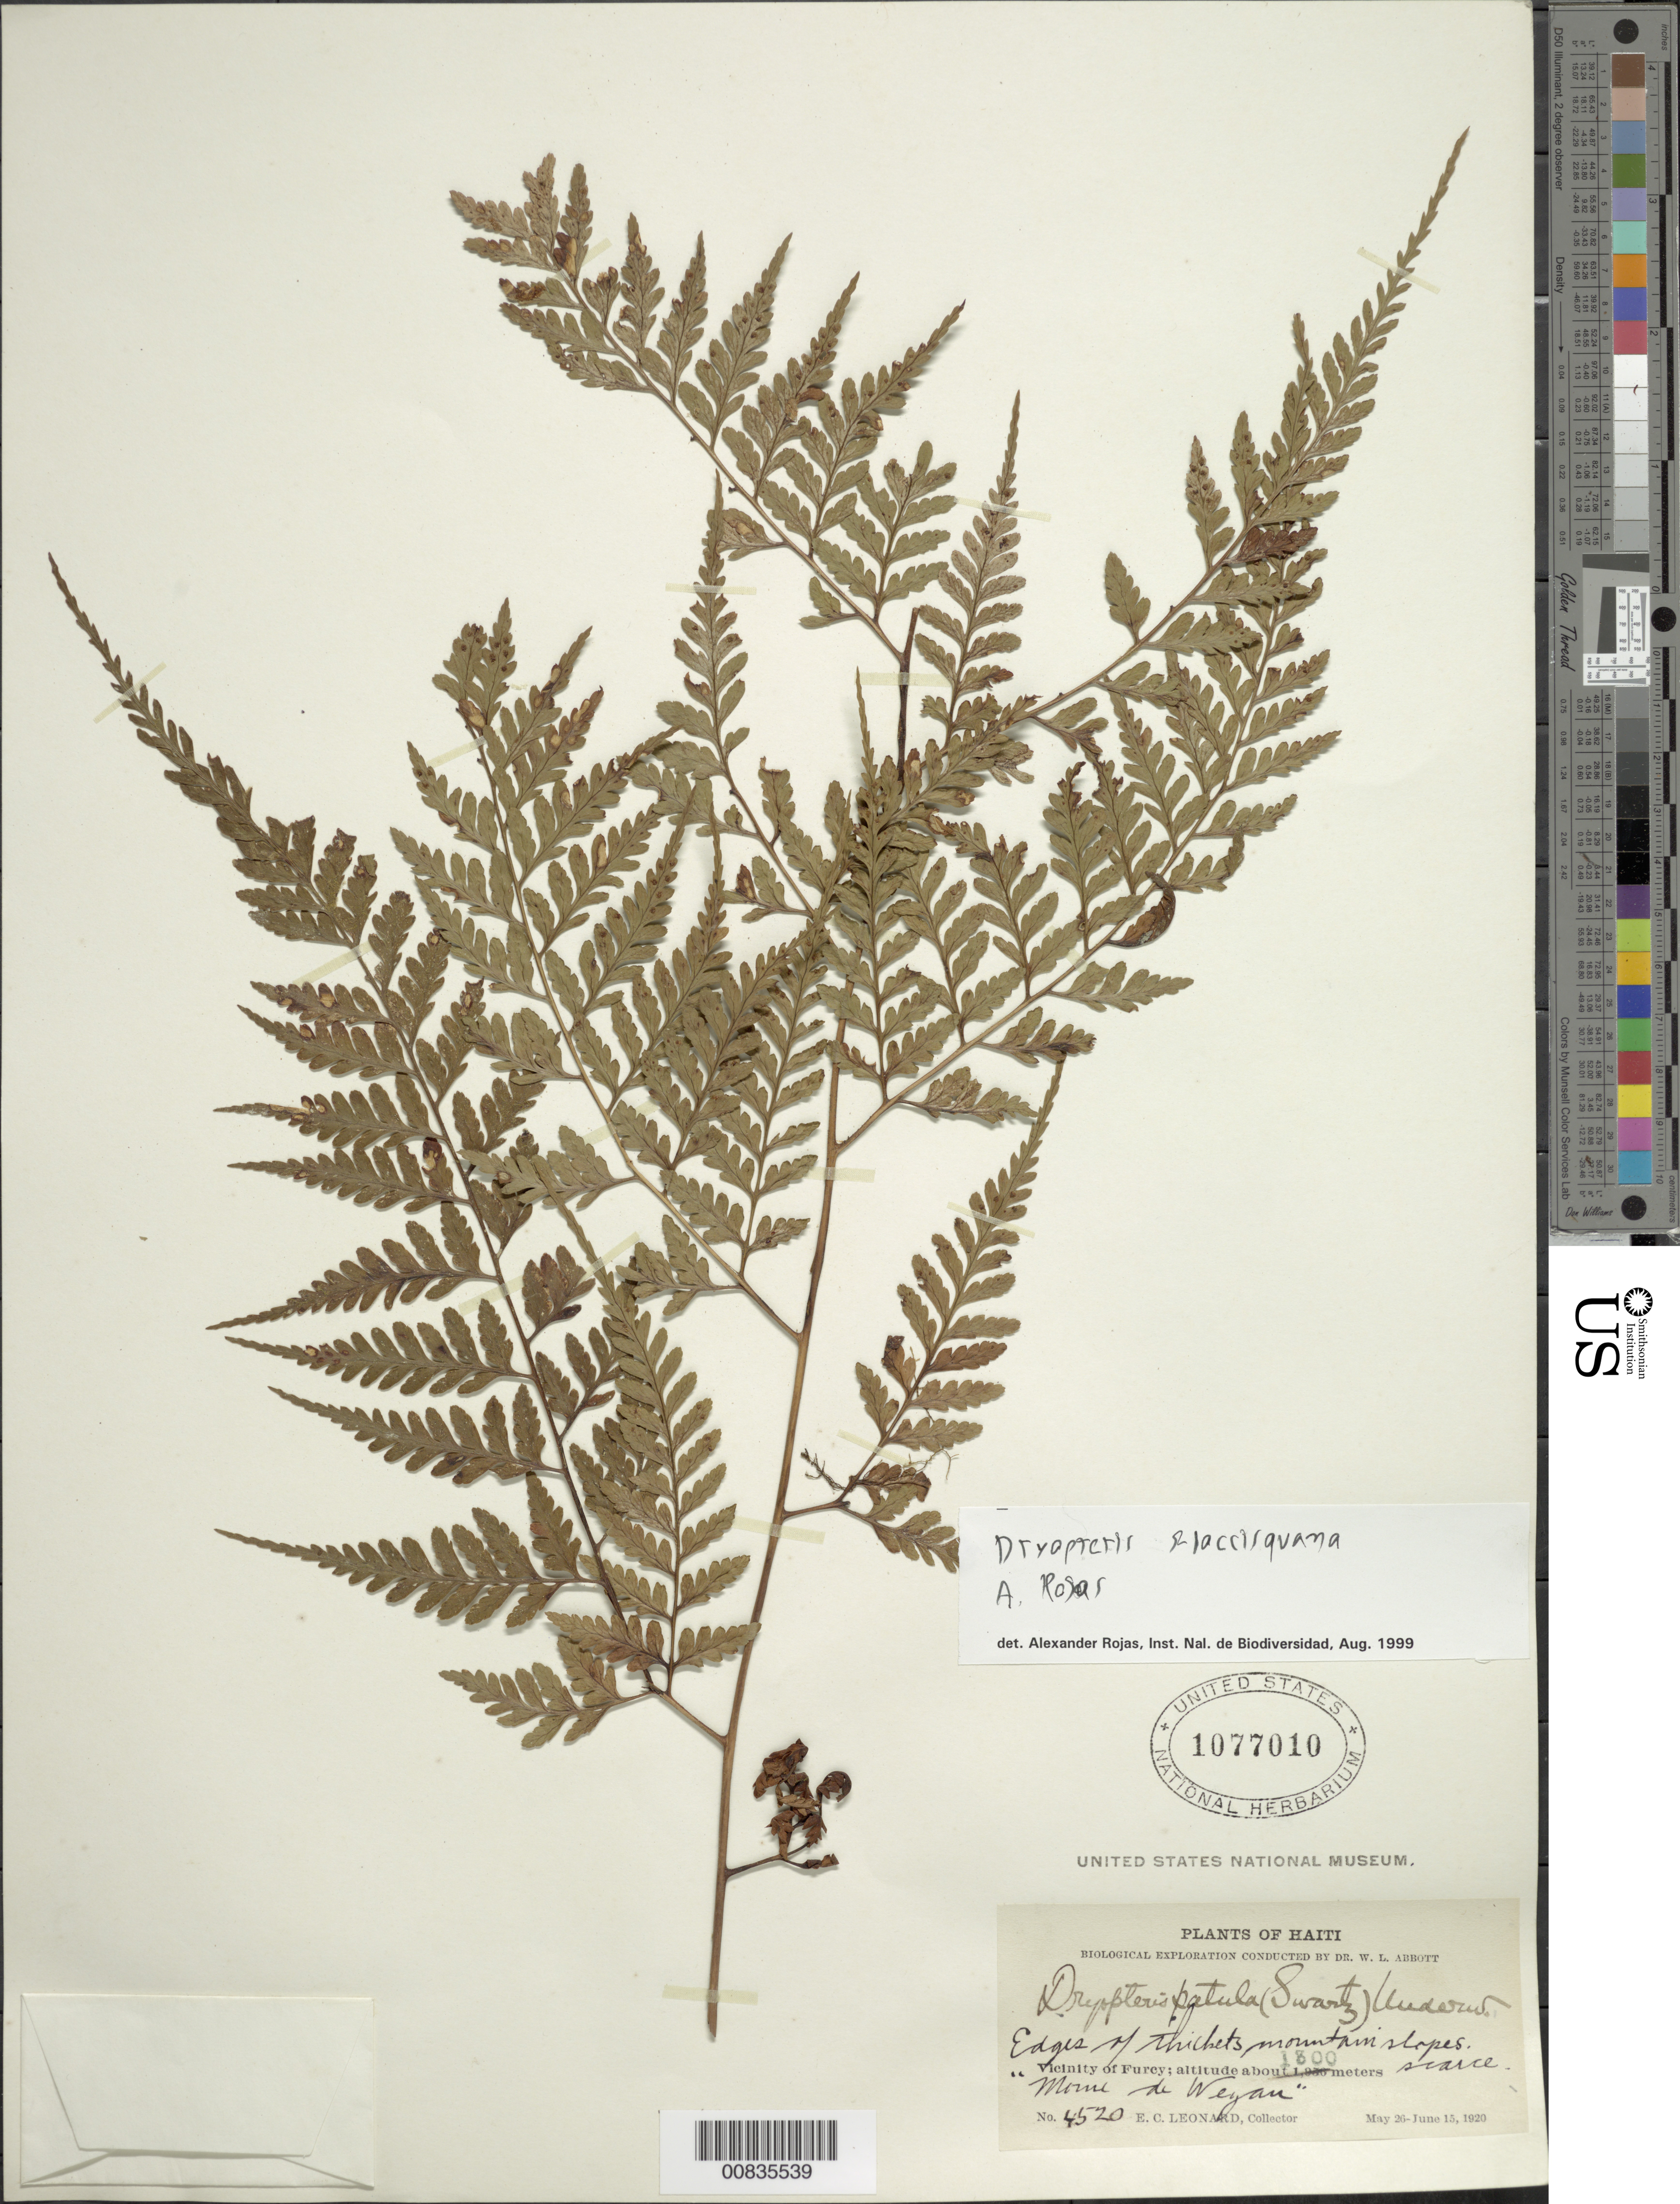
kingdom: Plantae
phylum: Tracheophyta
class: Polypodiopsida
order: Polypodiales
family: Dryopteridaceae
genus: Dryopteris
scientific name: Dryopteris flaccisquama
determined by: Rojas, A.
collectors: E. C. Leonard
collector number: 4520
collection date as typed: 20 May 1920 to 15 Jun 1920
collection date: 1920-05-20/1920-06-15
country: Haiti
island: Hispaniola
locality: Furcy vicinity, Morne de Weyan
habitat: Edges of thickets, mountain slopes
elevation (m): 1300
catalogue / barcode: US 1077010